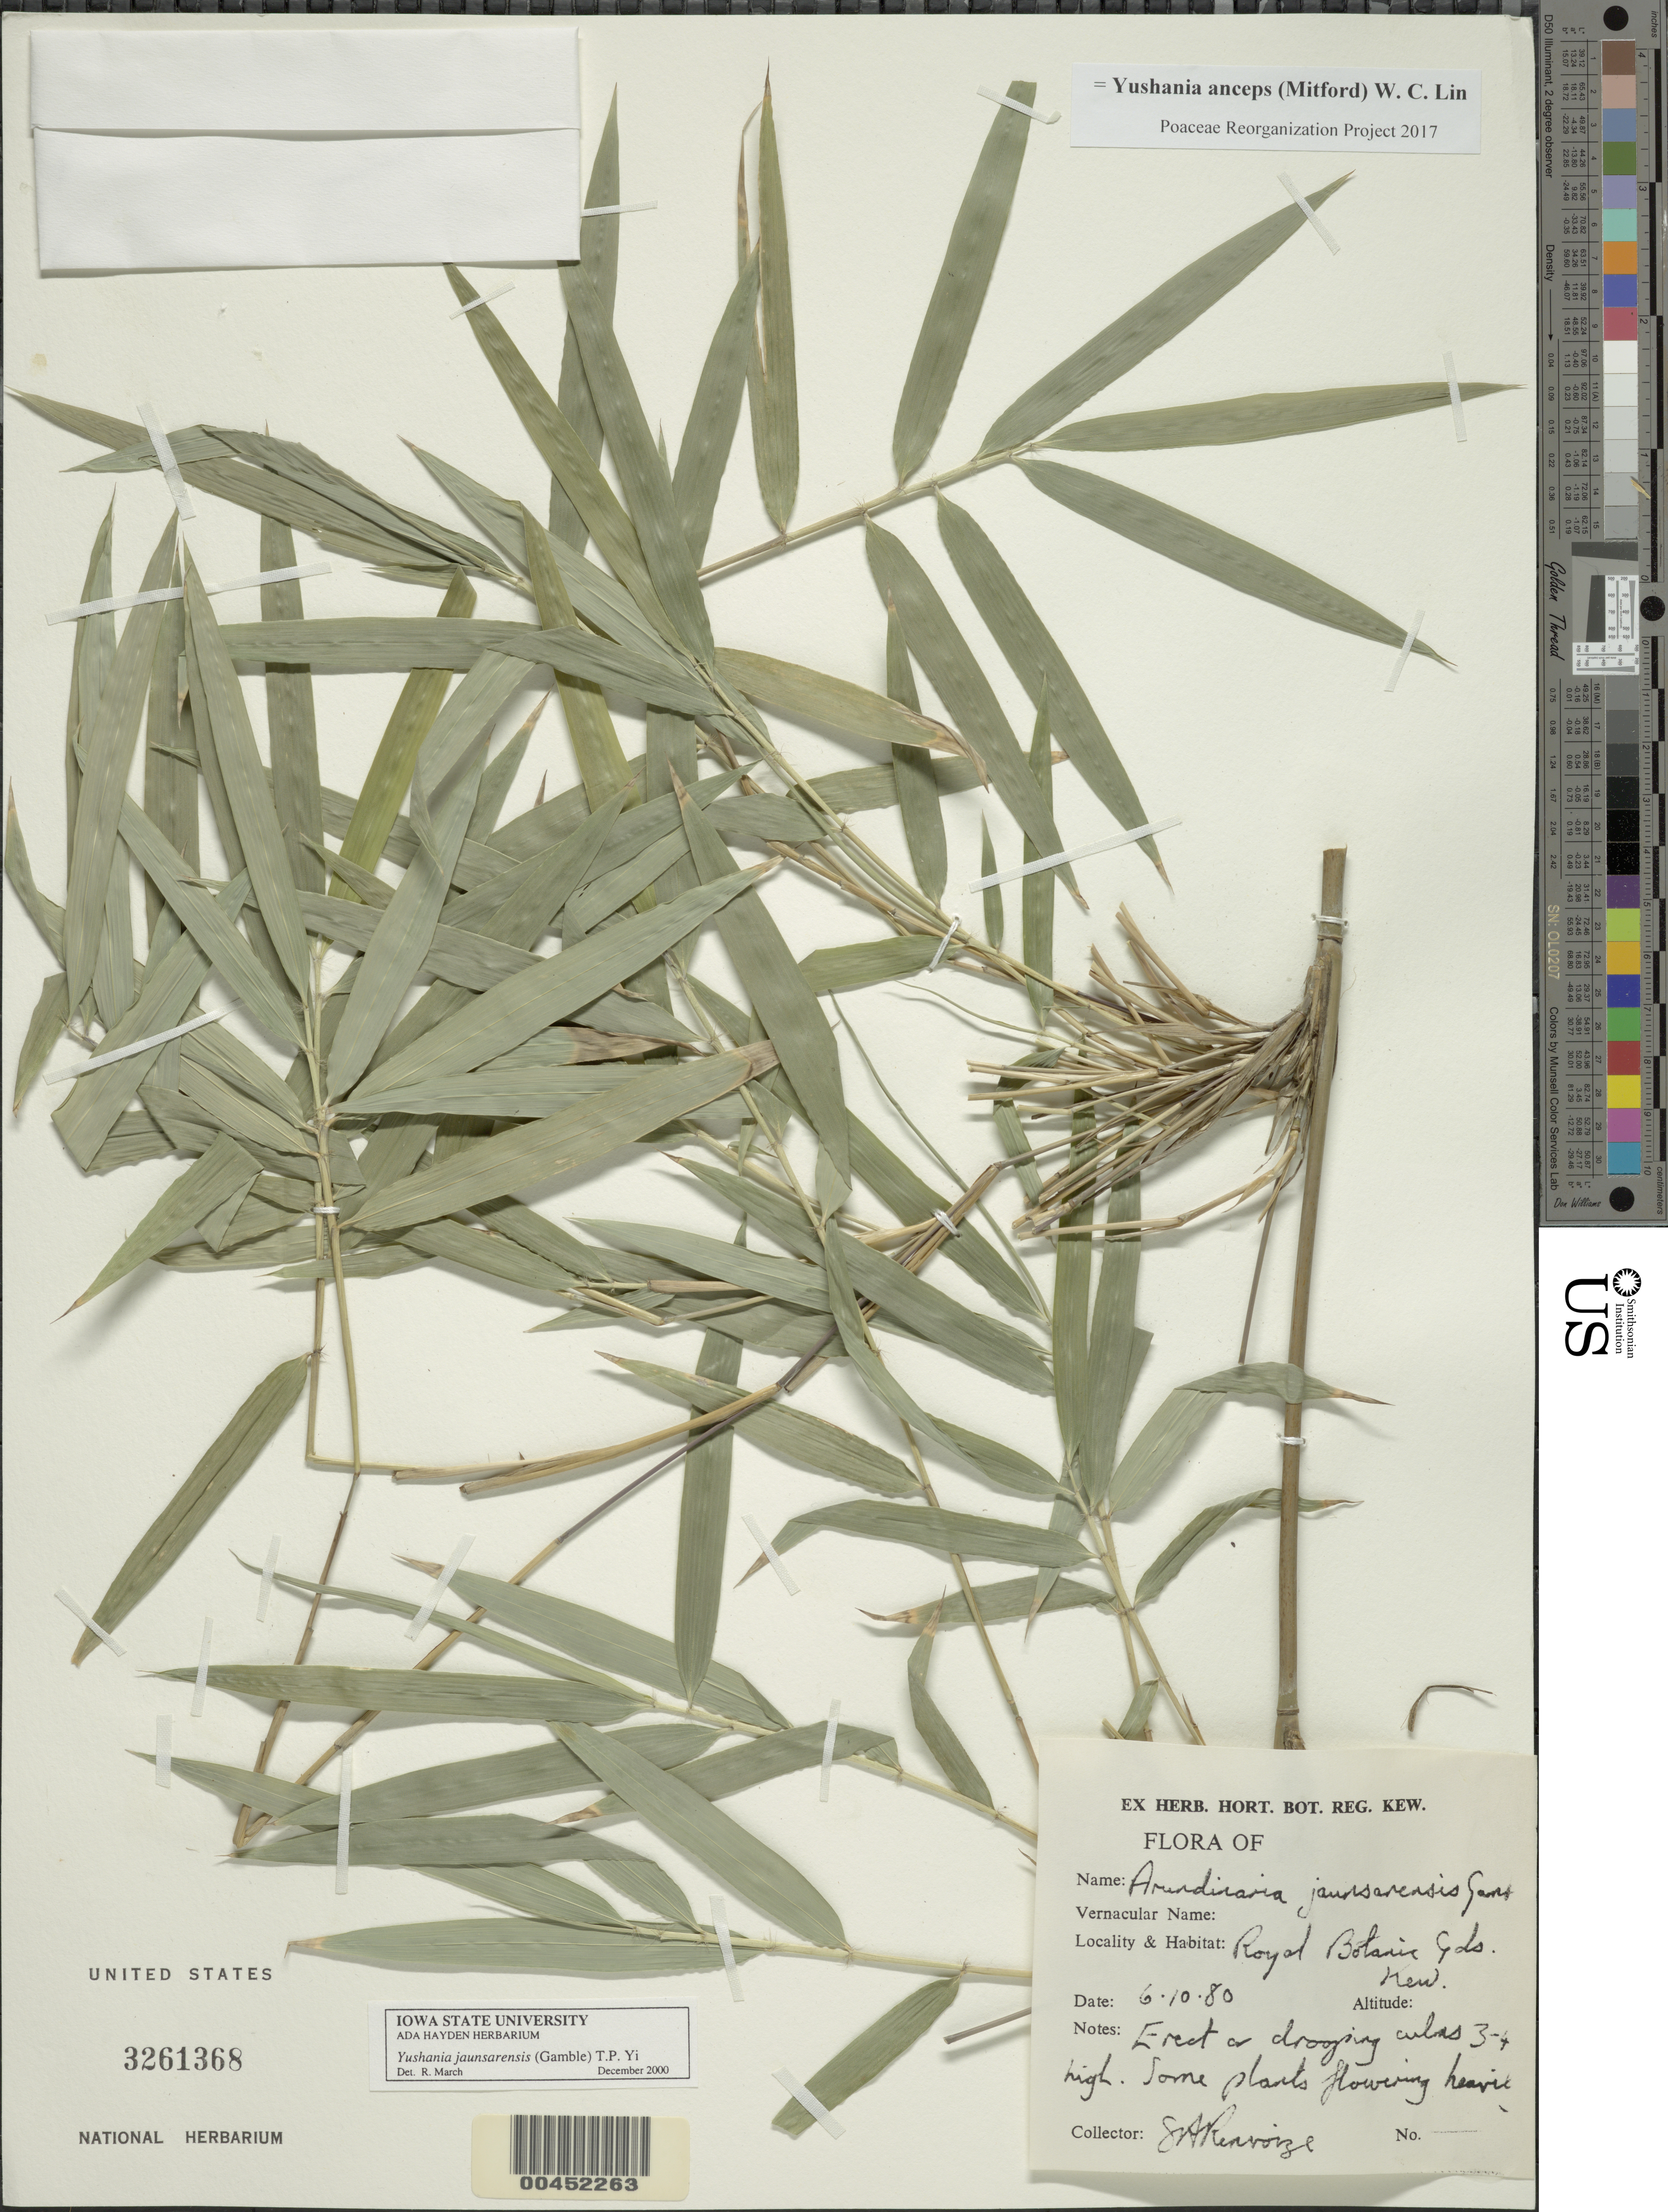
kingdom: Plantae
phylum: Tracheophyta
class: Liliopsida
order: Poales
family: Poaceae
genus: Yushania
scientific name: Yushania anceps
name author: (Mitford) W.C. Lin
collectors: S. A. Renvoize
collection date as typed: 06 Oct 1980 or 10 Jun 1980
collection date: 1980-06-10 or 1980-10-06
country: United Kingdom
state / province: England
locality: Royal Botanic Gardens, Kew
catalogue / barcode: US 3261368